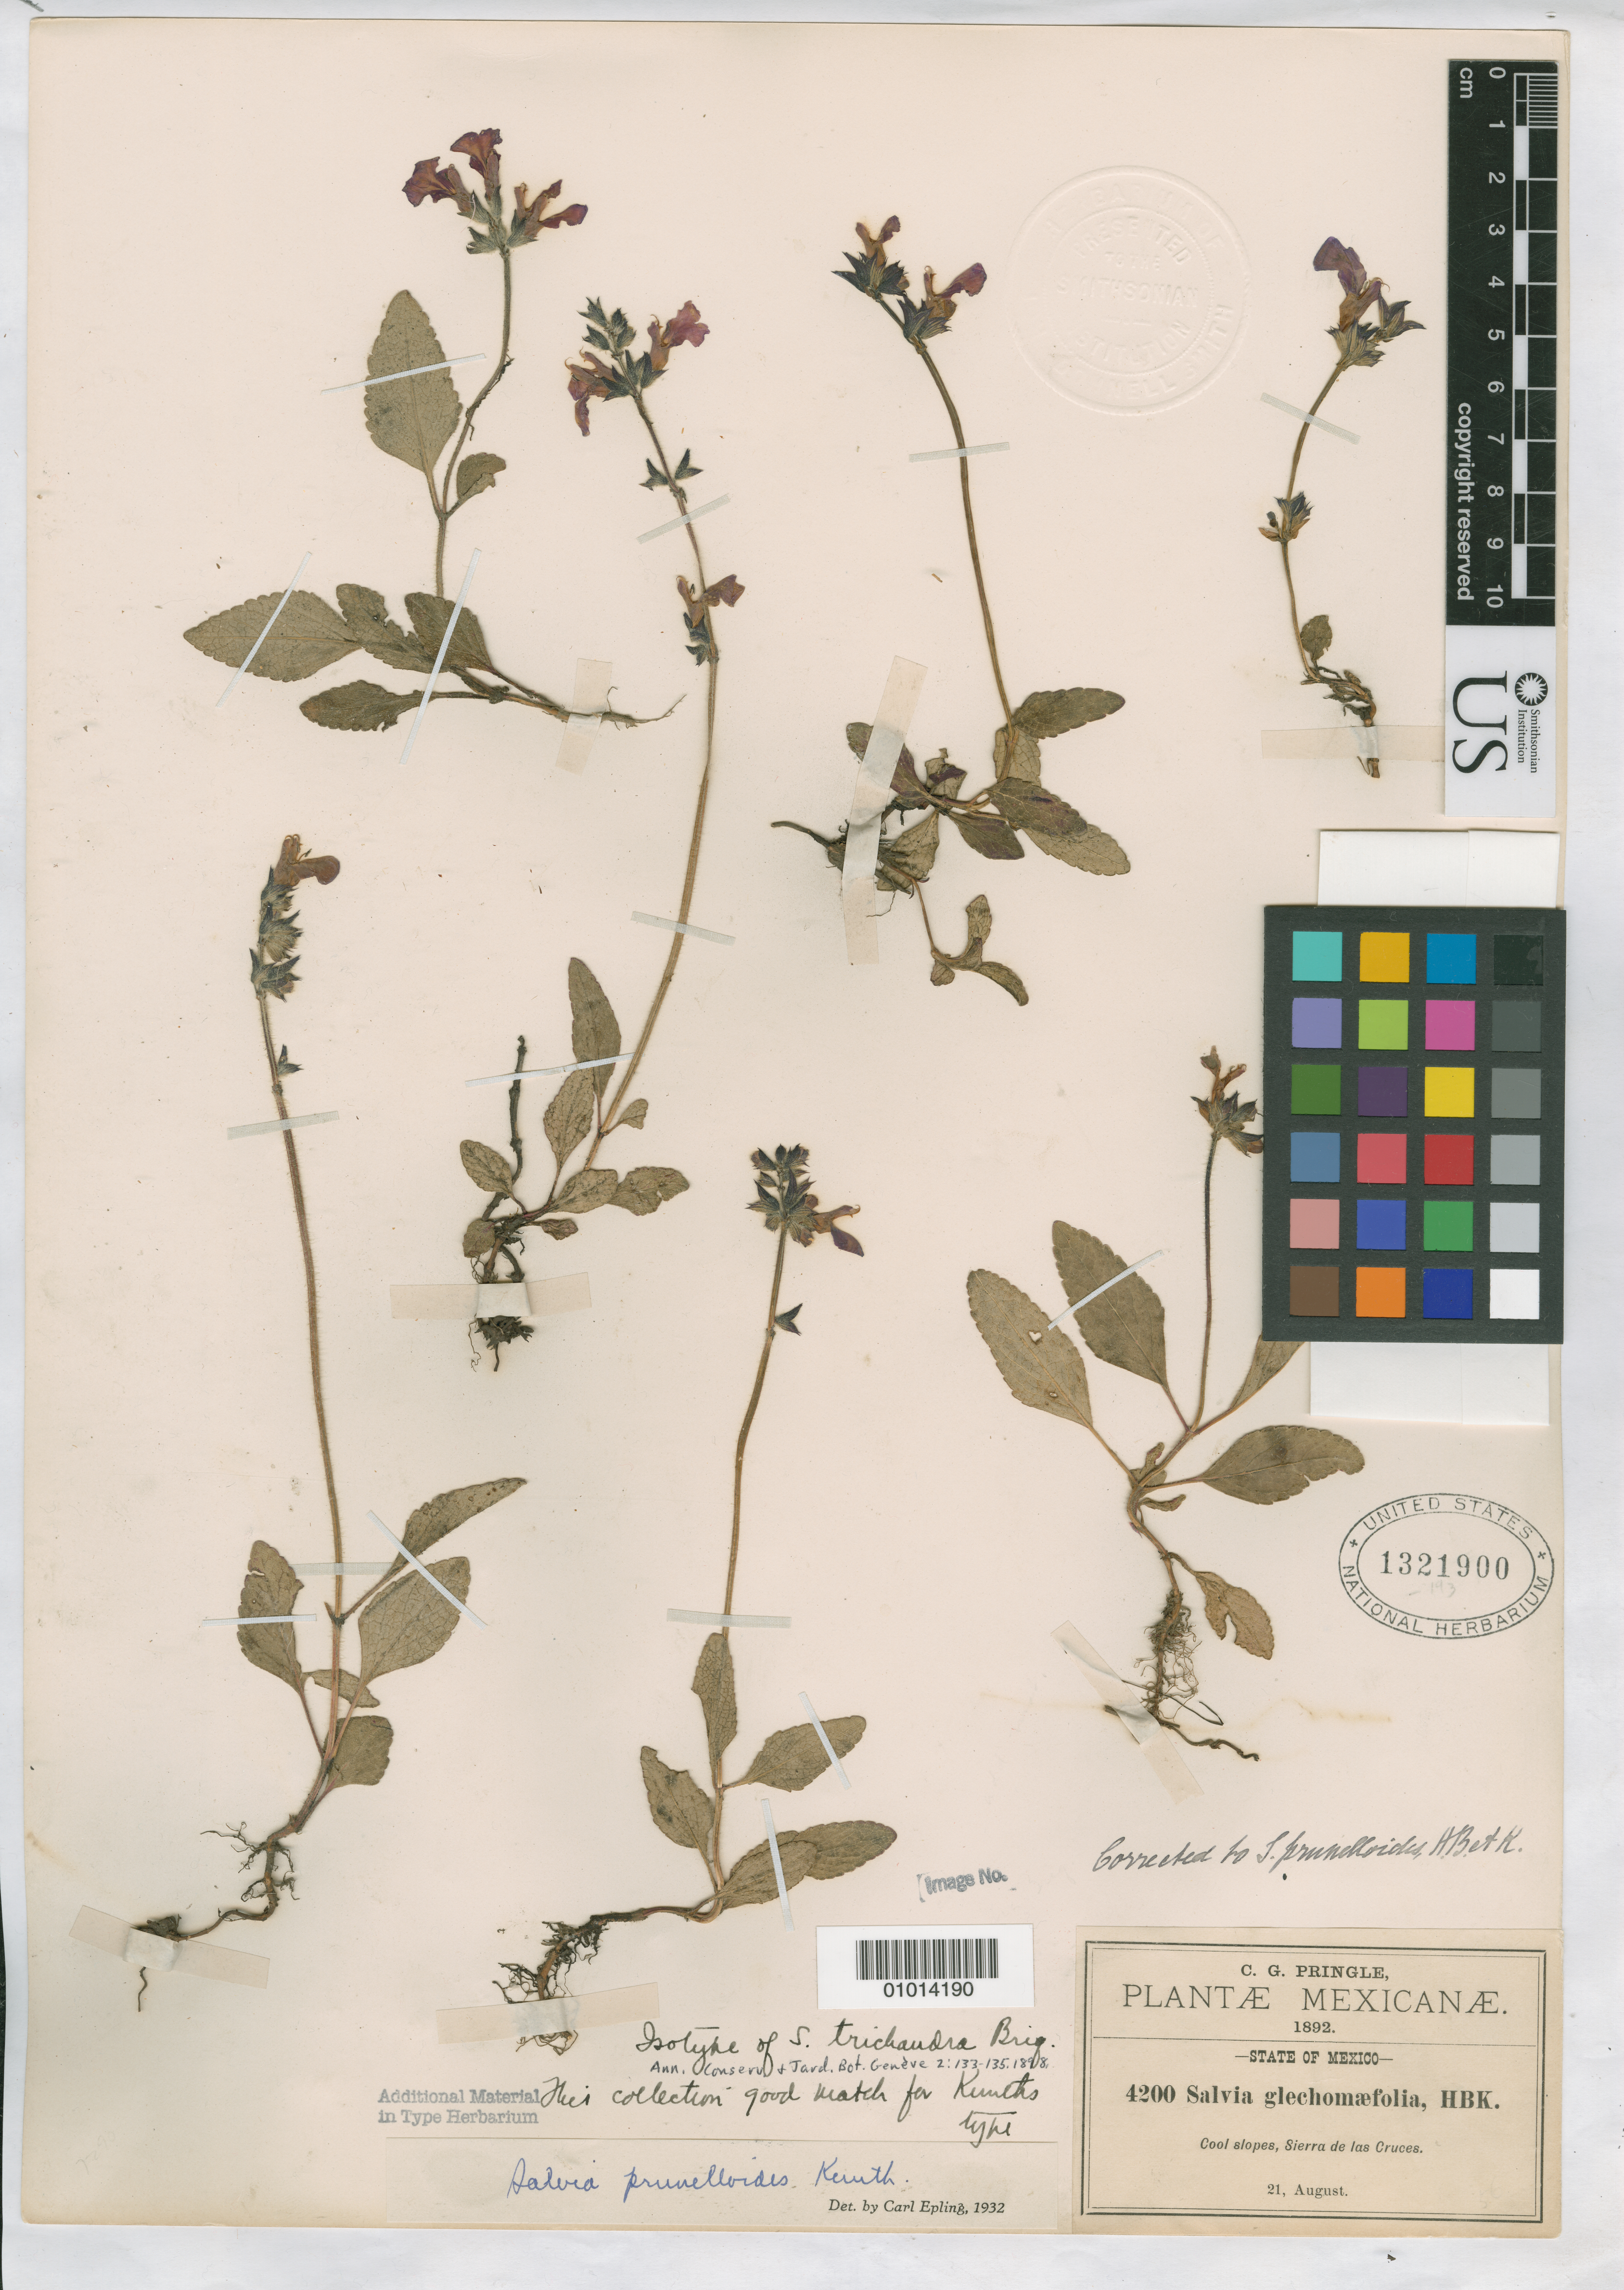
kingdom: Plantae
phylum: Tracheophyta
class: Magnoliopsida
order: Lamiales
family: Lamiaceae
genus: Salvia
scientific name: Salvia trichandra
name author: Briq.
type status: Isotype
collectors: C. G. Pringle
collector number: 4200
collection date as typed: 21 Aug 1892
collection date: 1892-08-21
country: Mexico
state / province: México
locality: Sierra de Las Cruces.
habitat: Cool slopes.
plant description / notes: Specimen ex John Donnell Smith herbarium.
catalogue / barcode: US 1321900